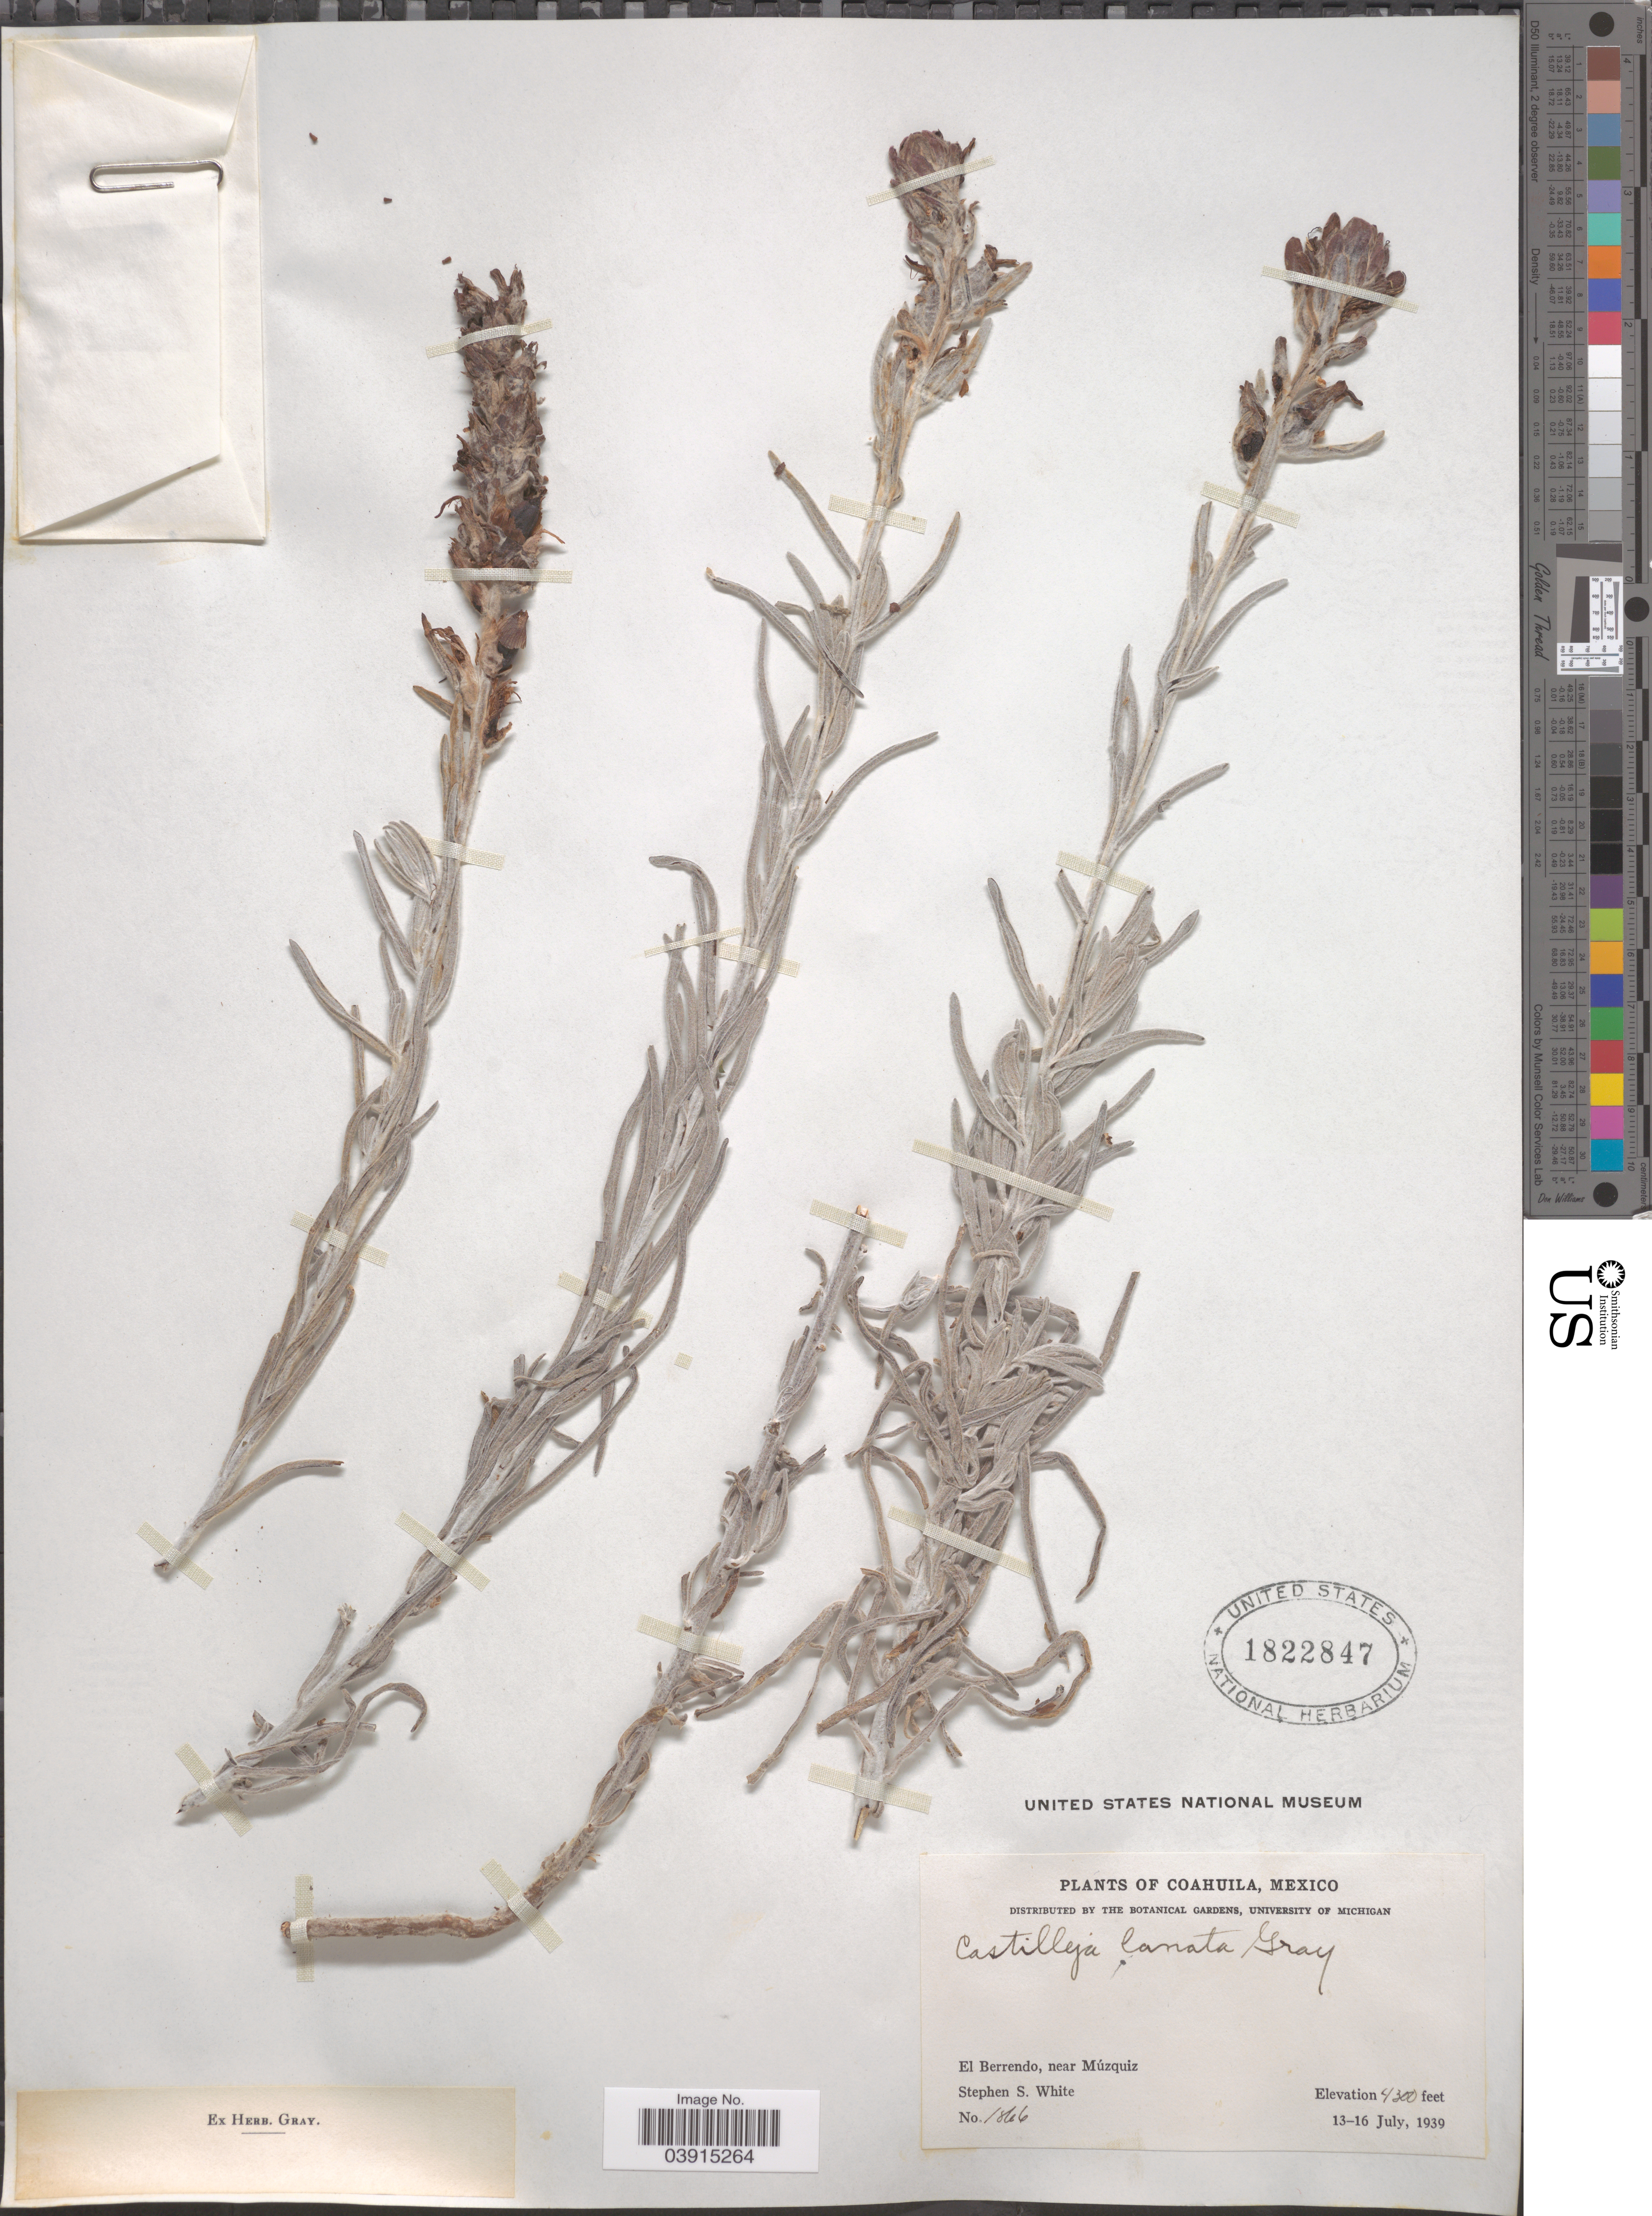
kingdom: Plantae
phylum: Tracheophyta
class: Magnoliopsida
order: Lamiales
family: Orobanchaceae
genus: Castilleja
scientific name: Castilleja lanata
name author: A. Gray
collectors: S. S. White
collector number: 1866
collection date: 1939-07-13/1939-07-16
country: Mexico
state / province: Coahuila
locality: El Berrendo, near Múzquiz.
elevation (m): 1311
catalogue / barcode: US 1822847